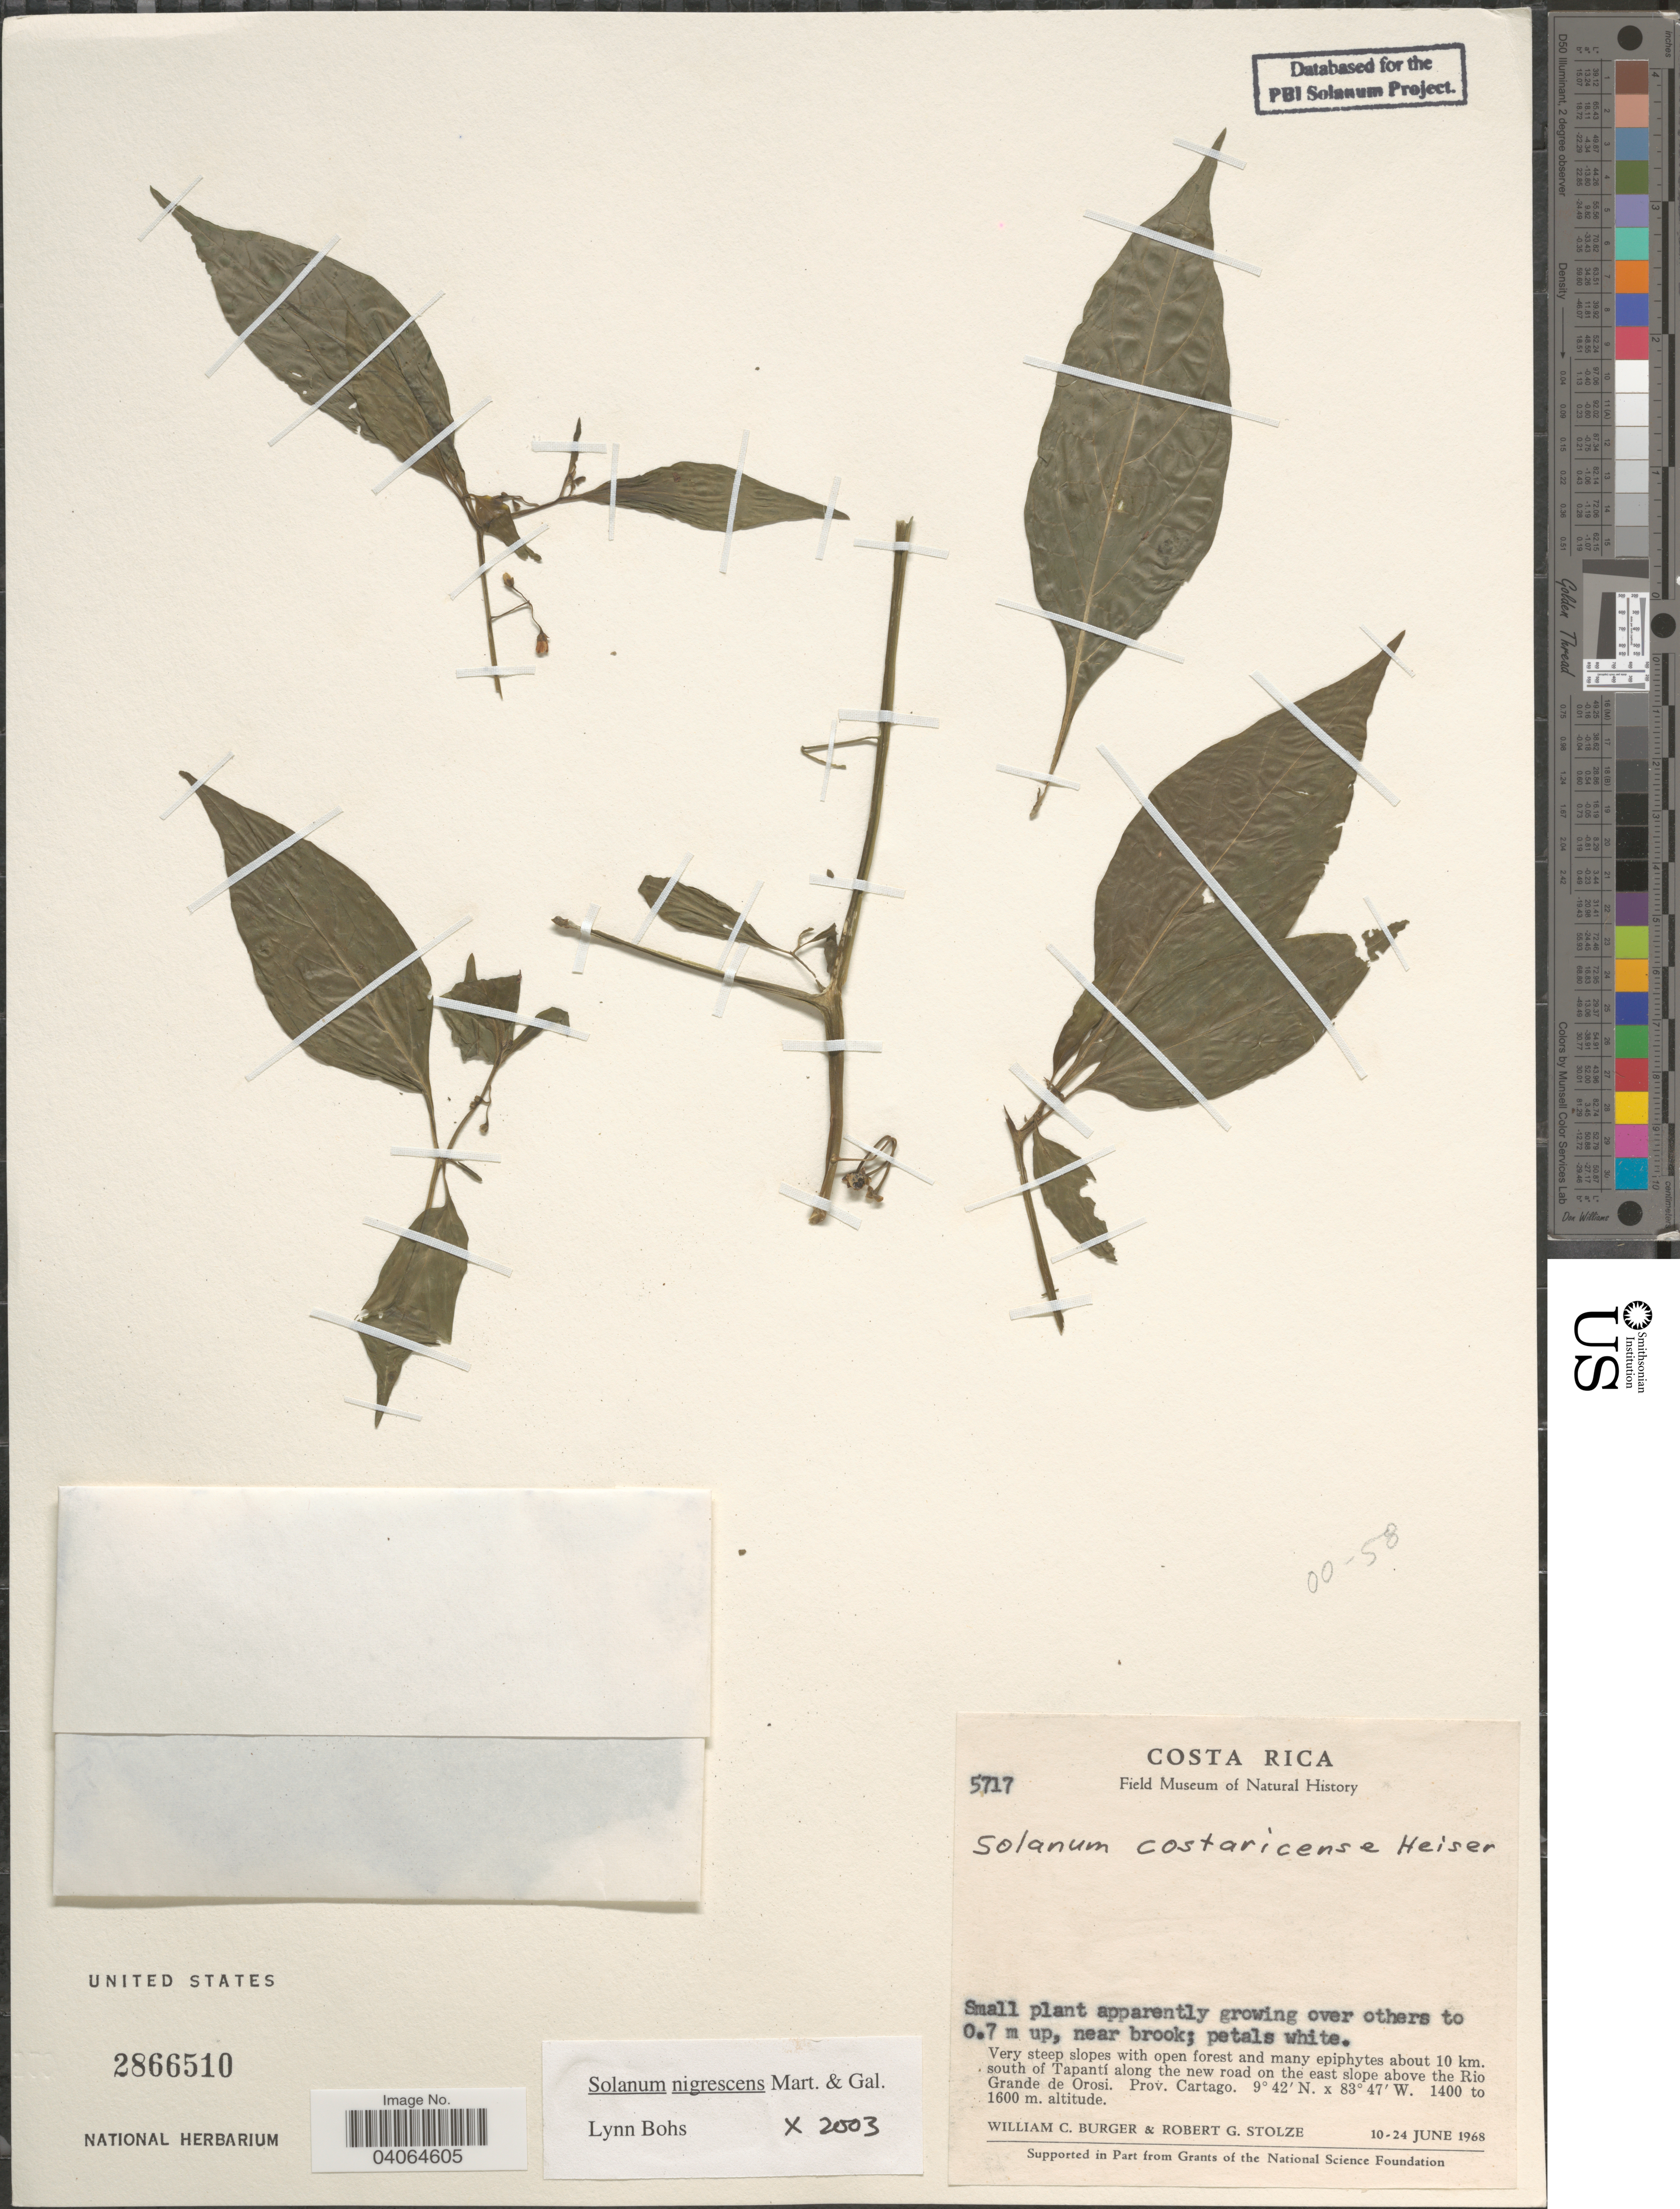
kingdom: Plantae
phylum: Tracheophyta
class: Magnoliopsida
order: Solanales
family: Solanaceae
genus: Solanum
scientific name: Solanum nigrescens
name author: M. Martens & Galeotti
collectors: W. Burger & R. G. Stolze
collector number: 5717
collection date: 1968-06-10/1968-06-24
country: Costa Rica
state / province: Cartago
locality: About 10 km. south of Tapantí along the new road on the east slope above the Rio Grande de Orosi.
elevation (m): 1400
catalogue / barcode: US 2866510